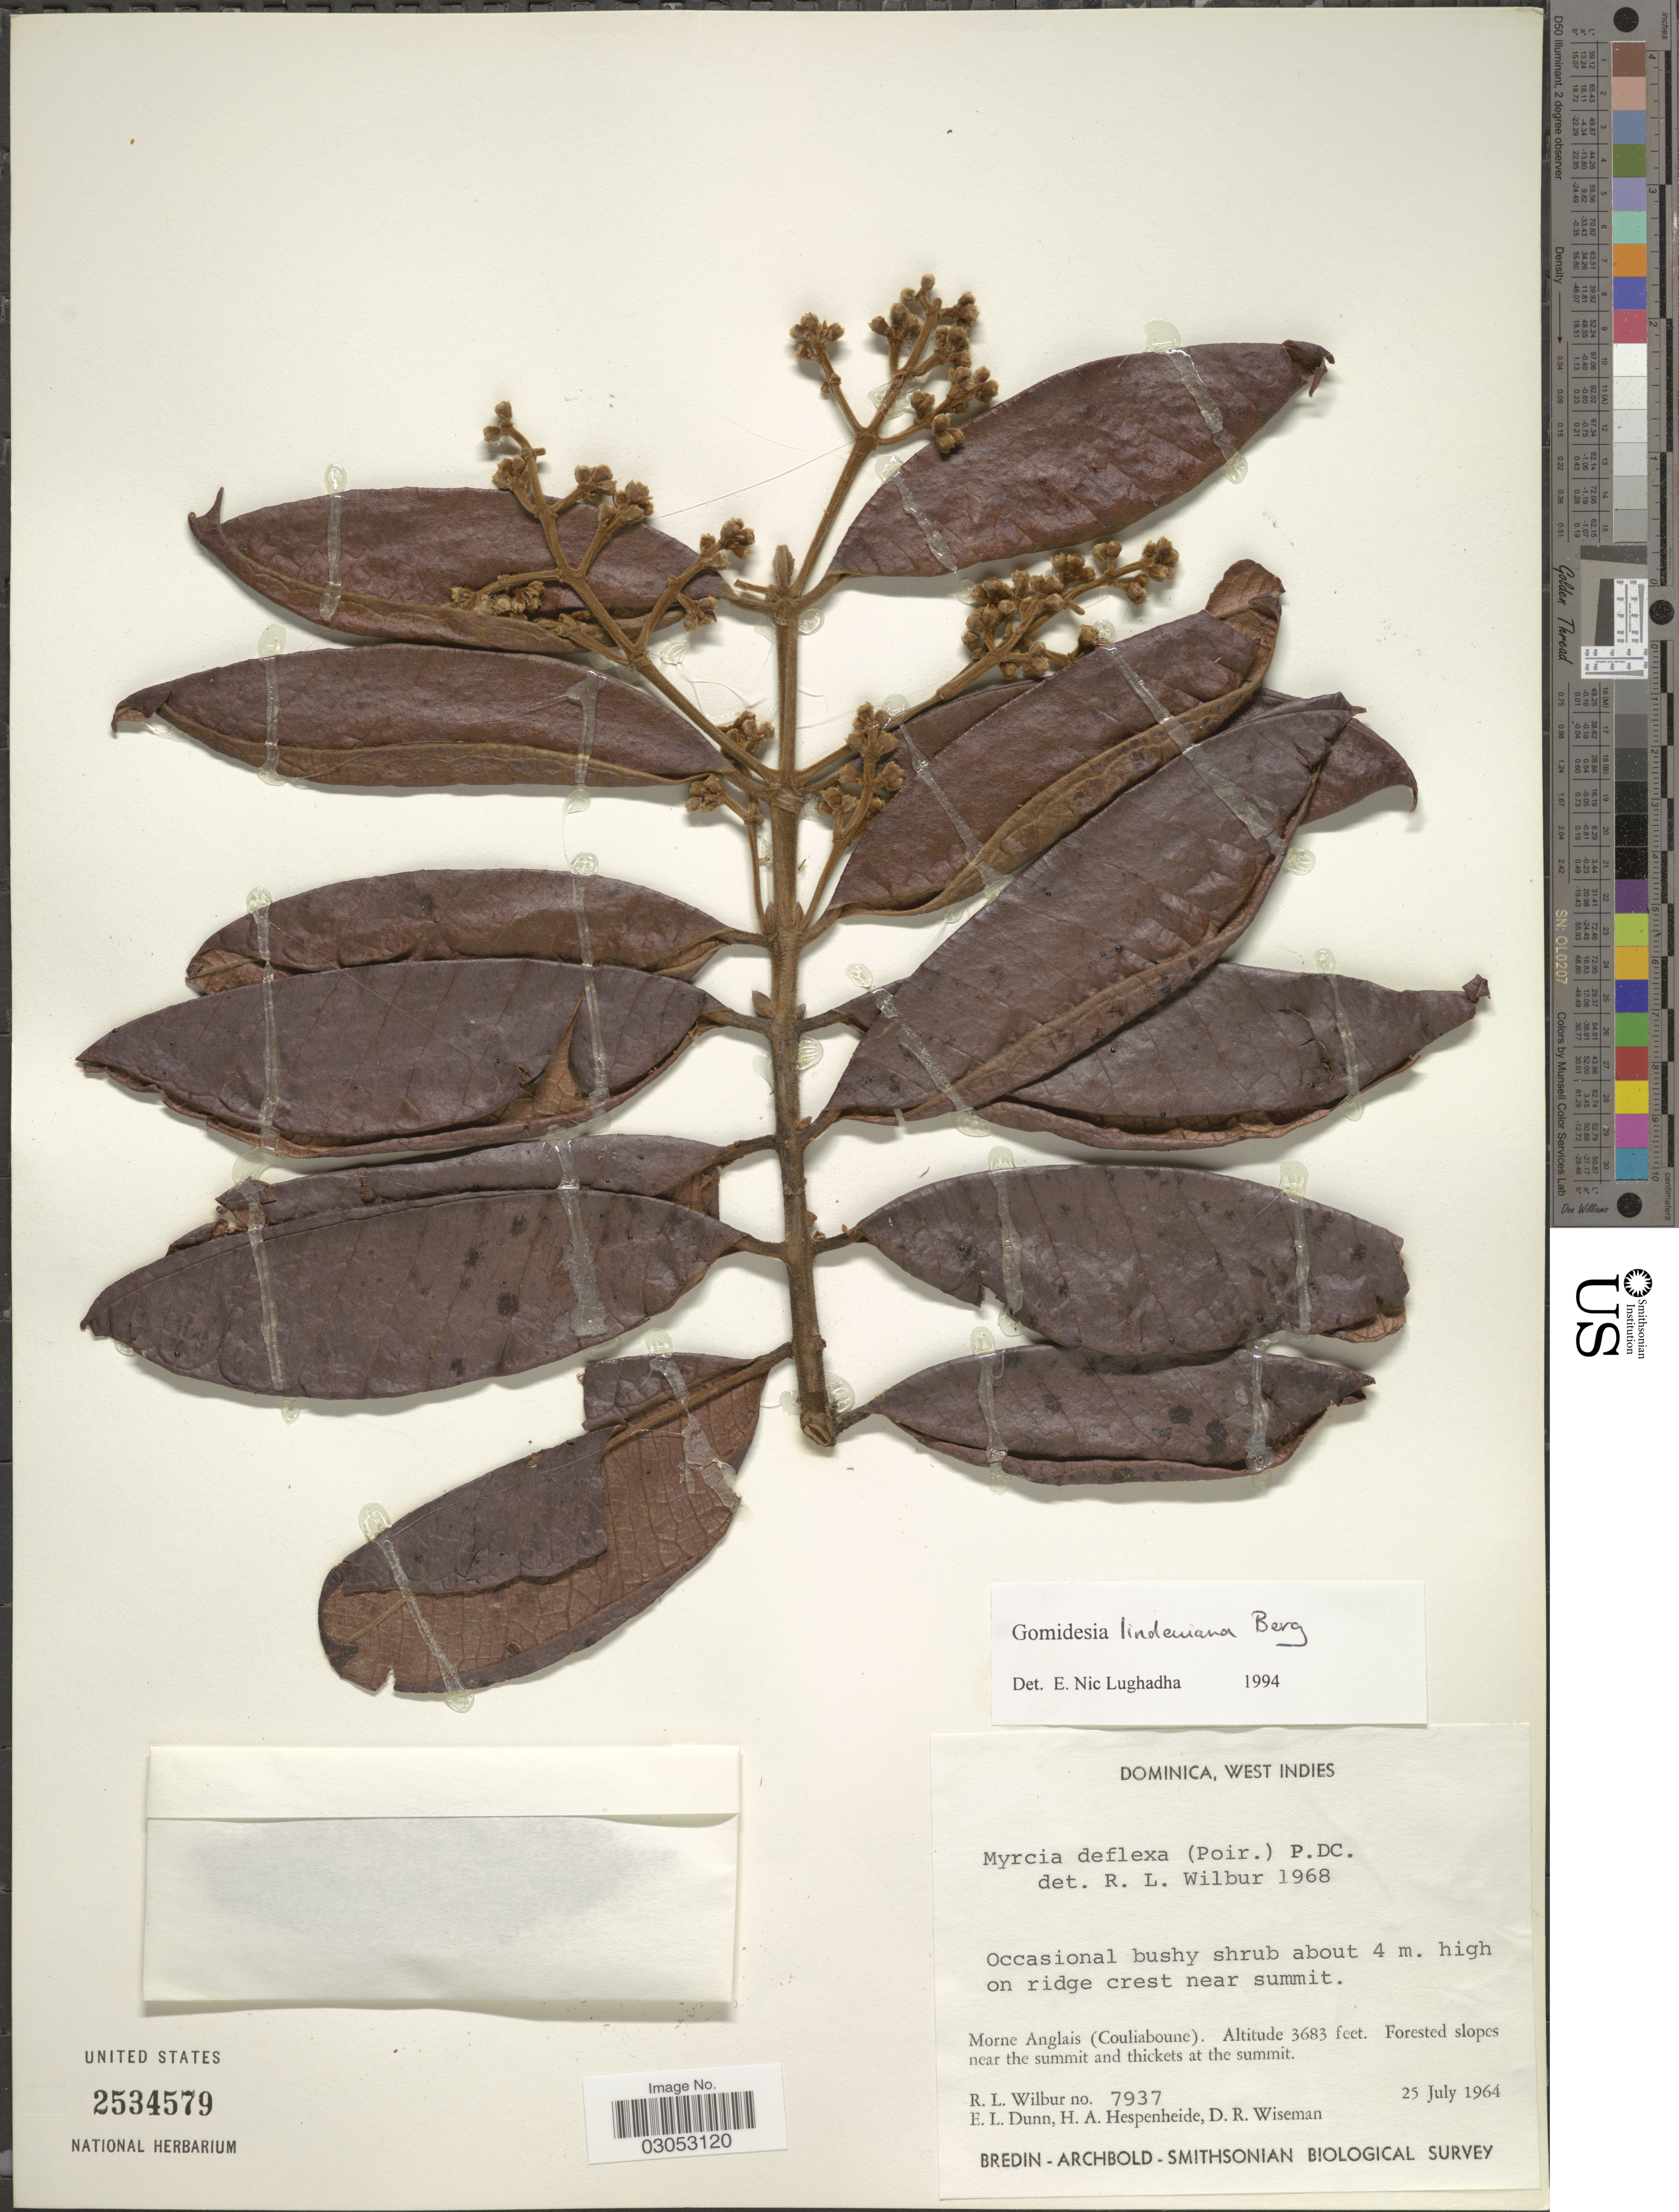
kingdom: Plantae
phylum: Tracheophyta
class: Magnoliopsida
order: Myrtales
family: Myrtaceae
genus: Myrcia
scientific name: Myrcia fenzliana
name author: O. Berg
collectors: R. L. Wilbur, E. Dunn, H. A. Hespenheide & D. R. Wiseman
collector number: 7937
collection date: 1964-07-25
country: Dominica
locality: Dominica, West Indies. Morne Anglais (Couliaboune).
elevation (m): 1123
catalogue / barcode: US 2534579